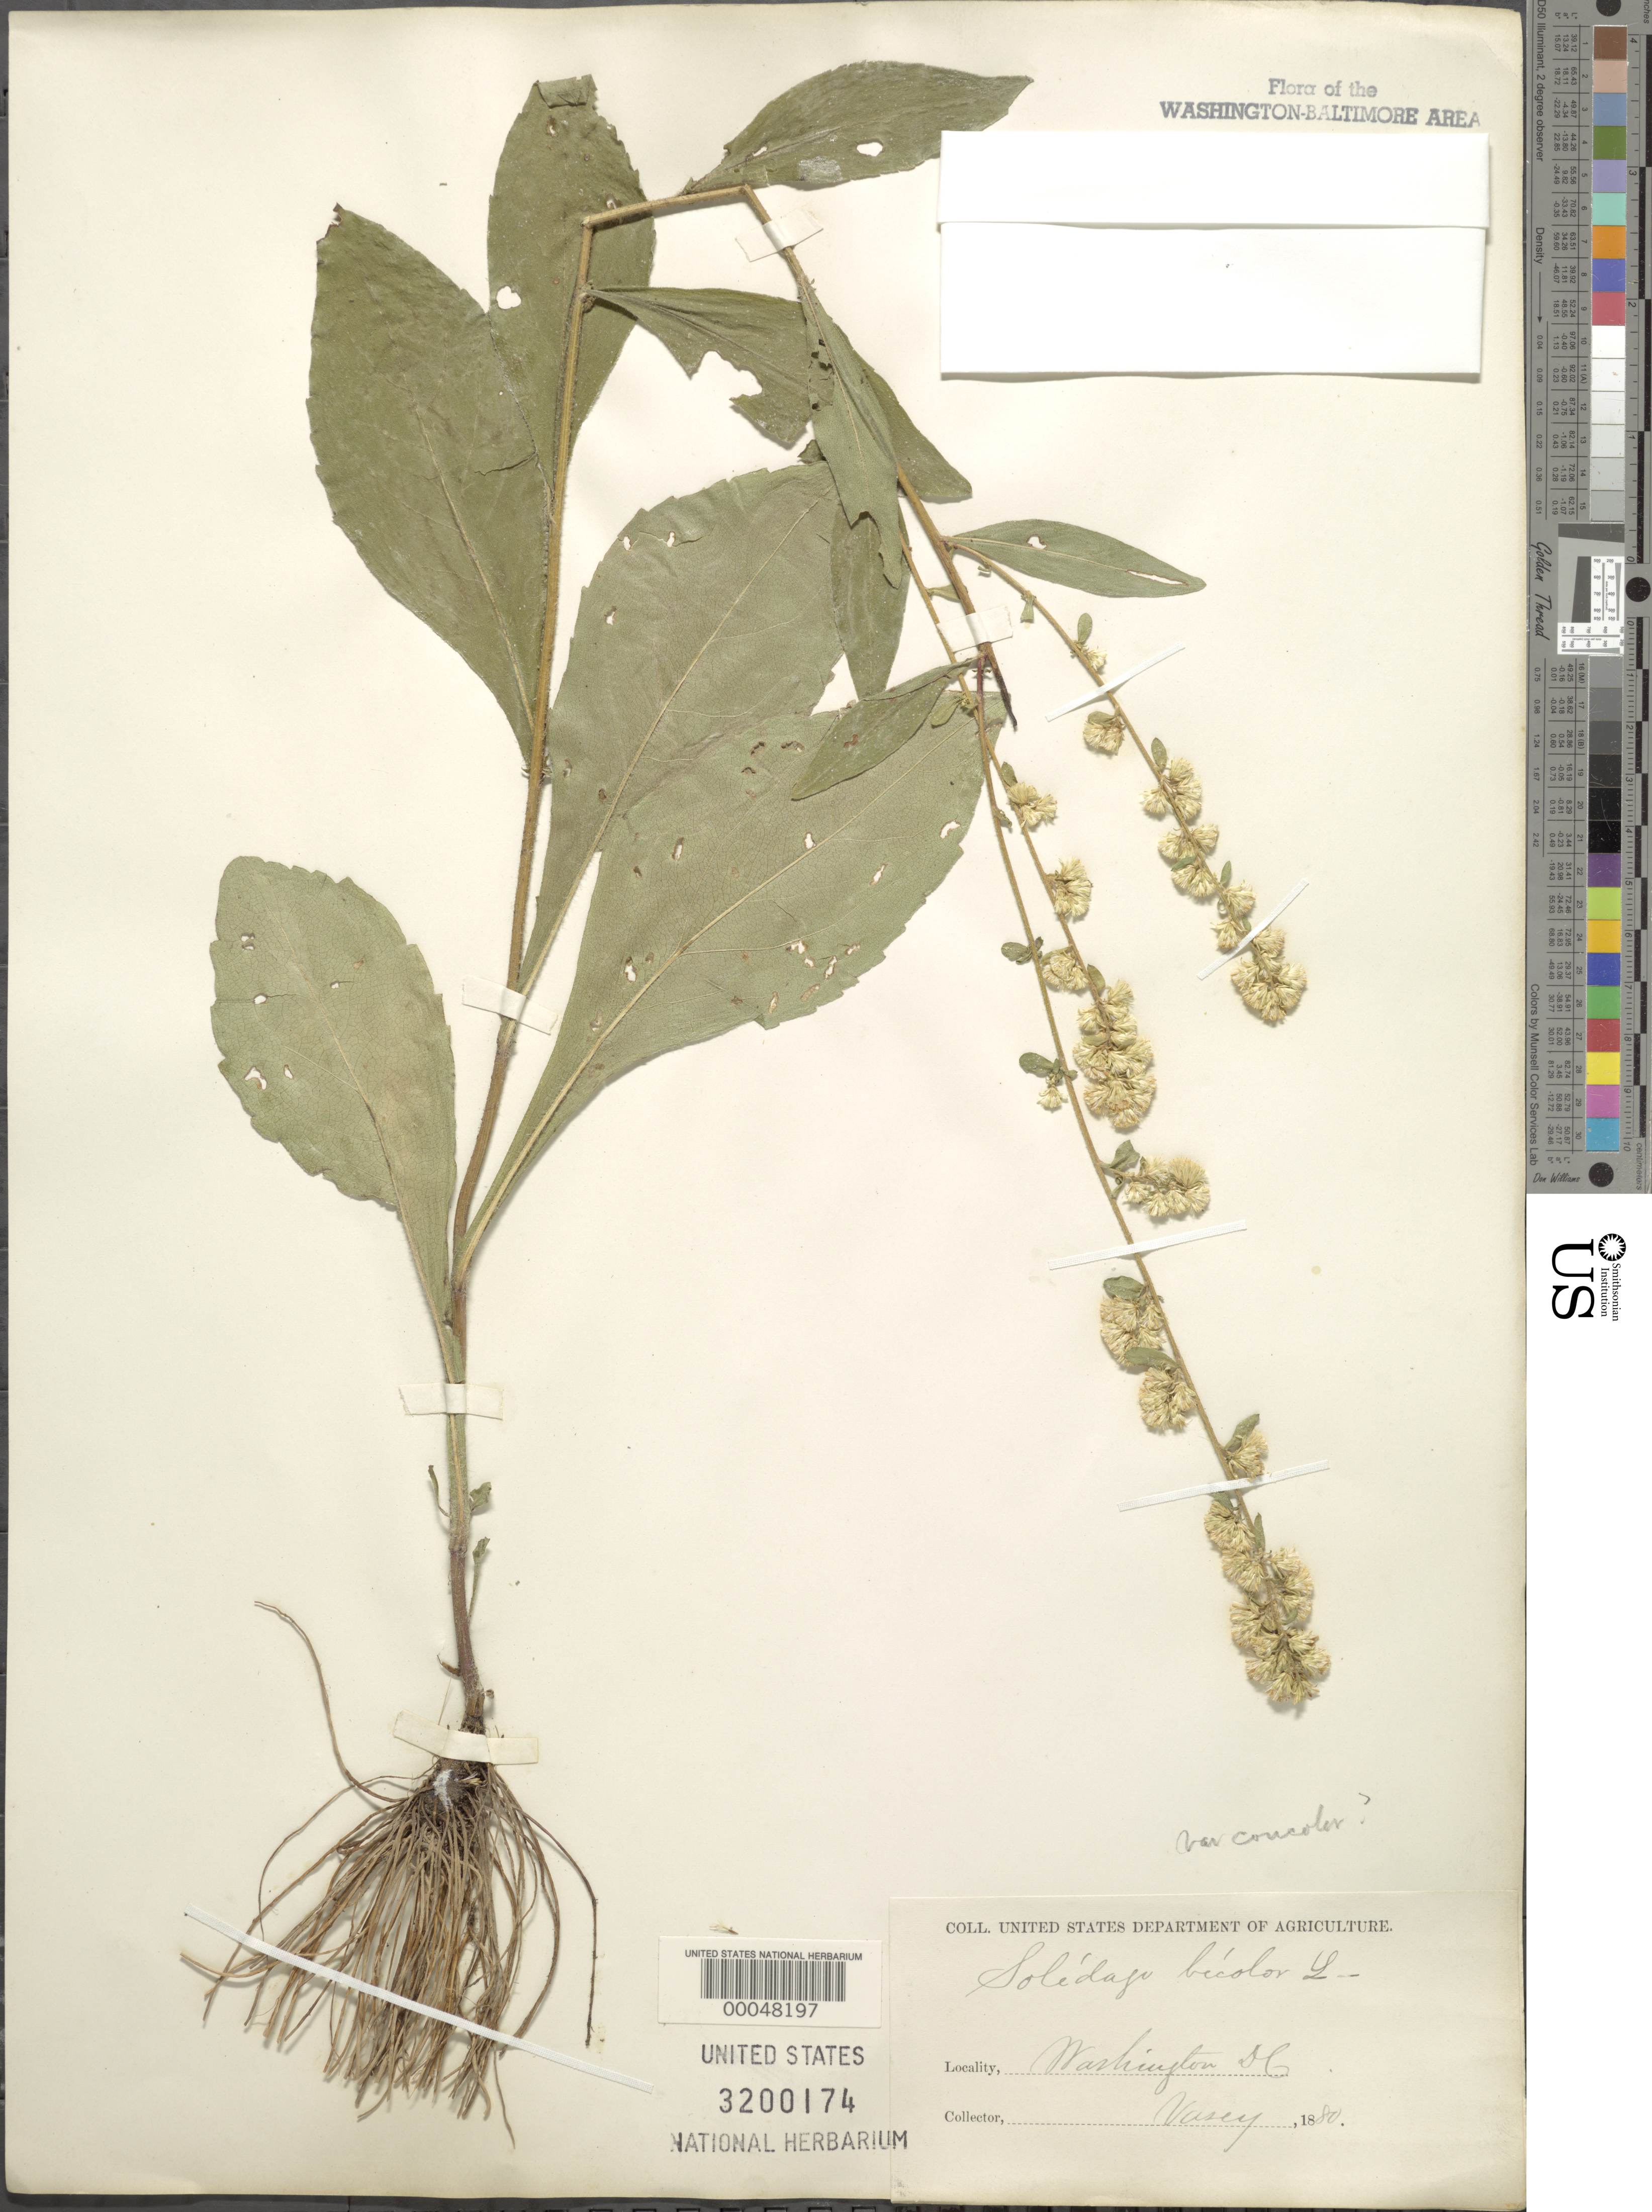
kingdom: Plantae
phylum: Tracheophyta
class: Magnoliopsida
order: Asterales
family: Asteraceae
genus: Solidago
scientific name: Solidago bicolor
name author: L.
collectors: G. R. Vasey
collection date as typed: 1880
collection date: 1880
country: United States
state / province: District of Columbia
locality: Washington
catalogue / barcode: US 3200174